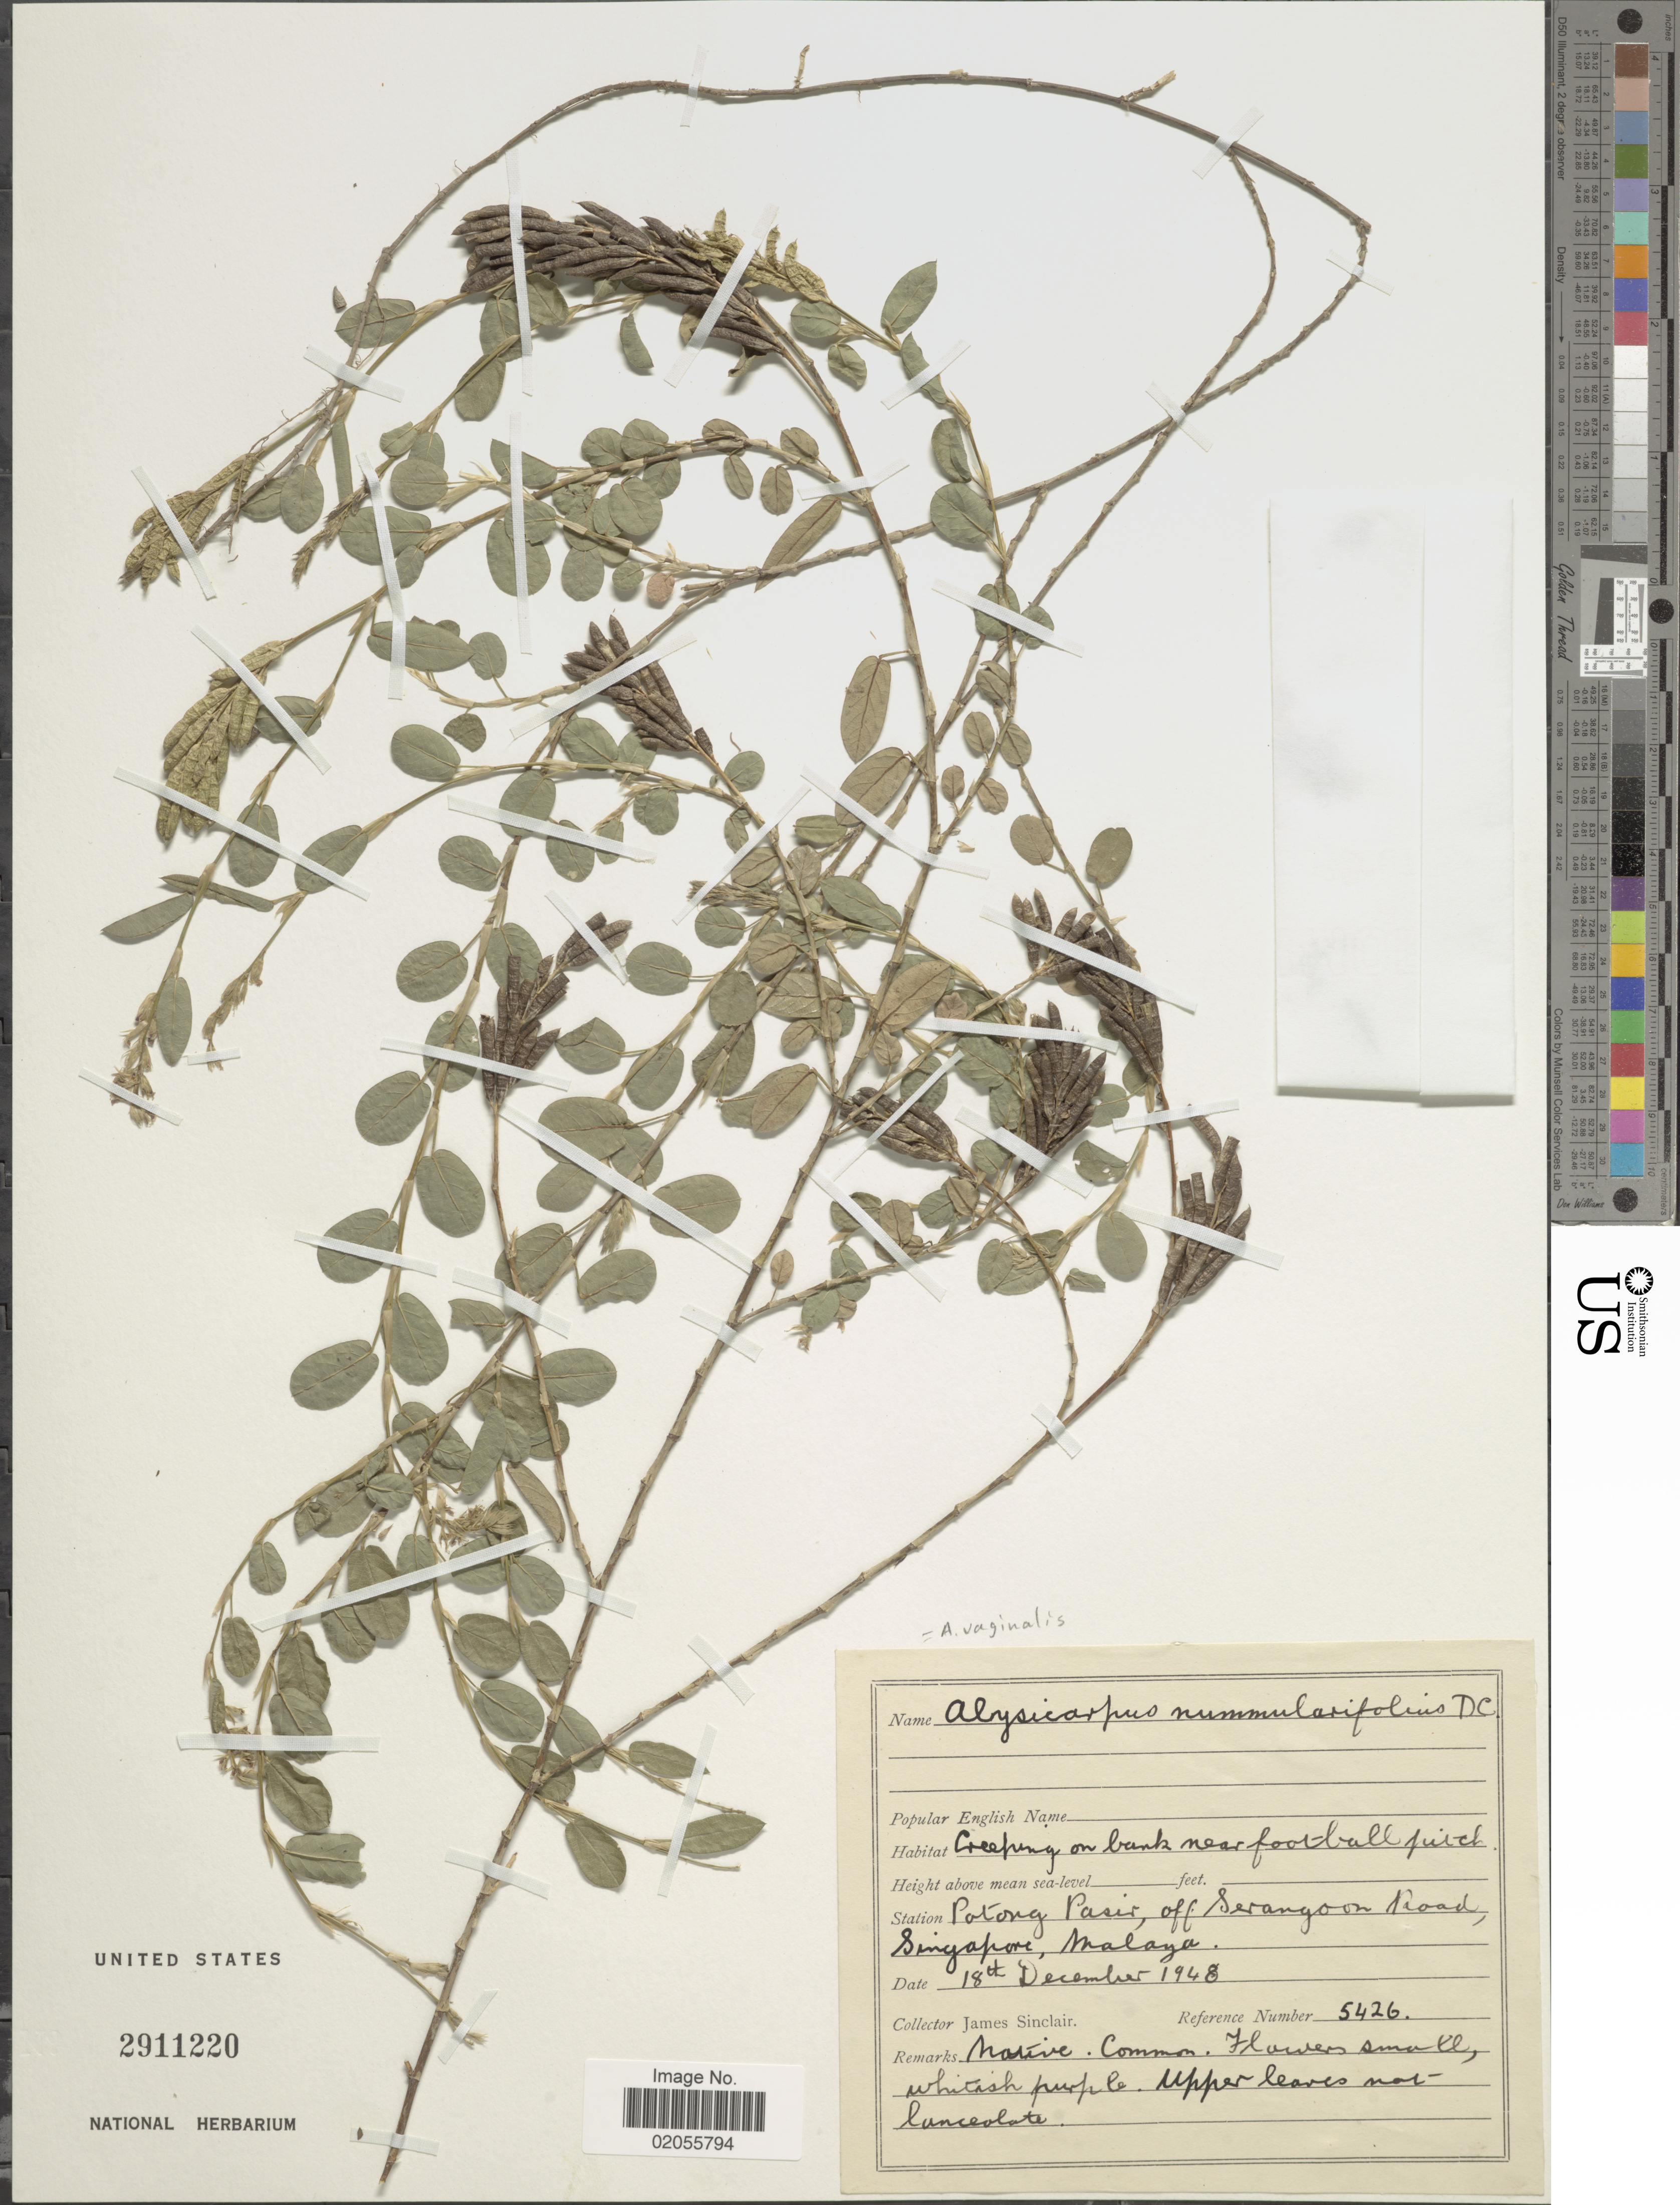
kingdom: Plantae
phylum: Tracheophyta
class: Magnoliopsida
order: Fabales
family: Fabaceae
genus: Alysicarpus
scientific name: Alysicarpus vaginalis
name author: (L.) DC.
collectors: J. Sinclair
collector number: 5426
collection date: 1948-12-18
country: Singapore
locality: Potong Pasir, off Serangoon Road, Singapore, Malaya.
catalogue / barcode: US 2911220